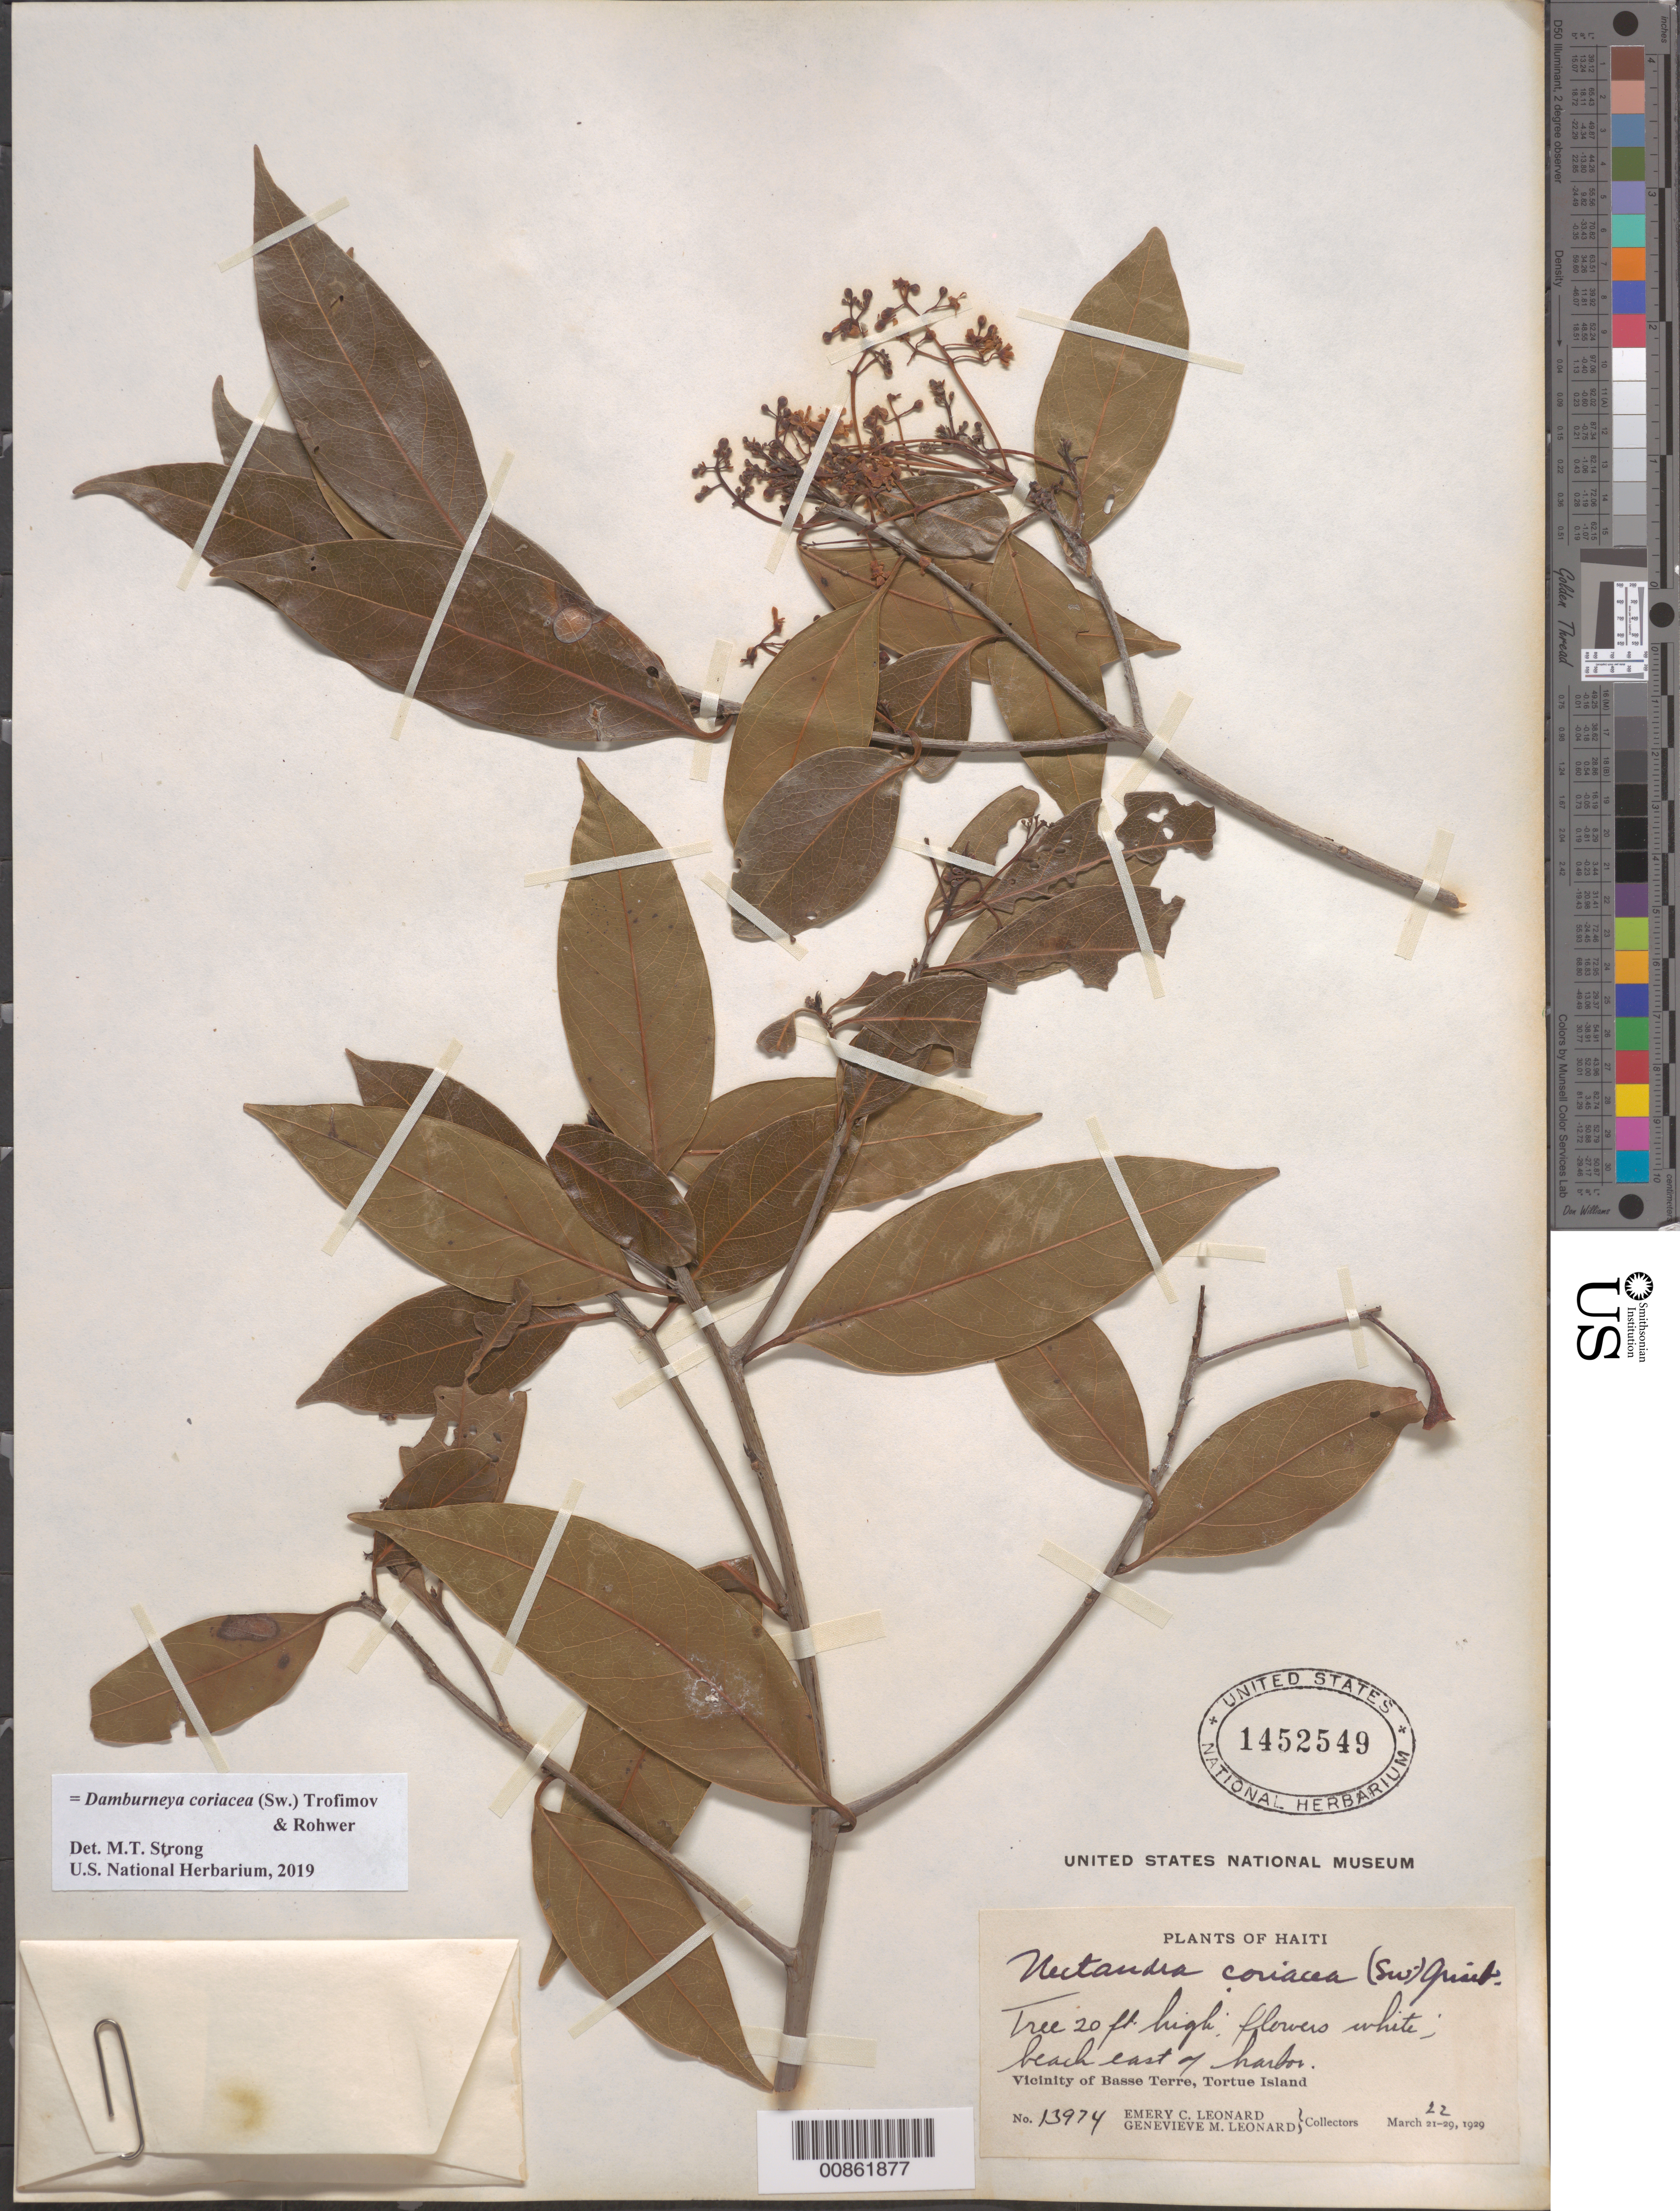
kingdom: Plantae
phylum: Tracheophyta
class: Magnoliopsida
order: Laurales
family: Lauraceae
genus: Damburneya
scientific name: Damburneya coriacea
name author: (Sw.) Trofimov & Rohwer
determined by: Strong, M. T., (US), Smithsonian Institution - National Museum of Natural History (UNITED STATES)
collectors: E. C. Leonard & G. M. Leonard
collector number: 13974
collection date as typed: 22 Mar 1929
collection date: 1929-03-22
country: Haiti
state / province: Nord-Óuest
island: Île de la Tortue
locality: Vicinity of Basse Terre, Tortue Island. Beach east of harbor.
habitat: Beach.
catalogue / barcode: US 1452549